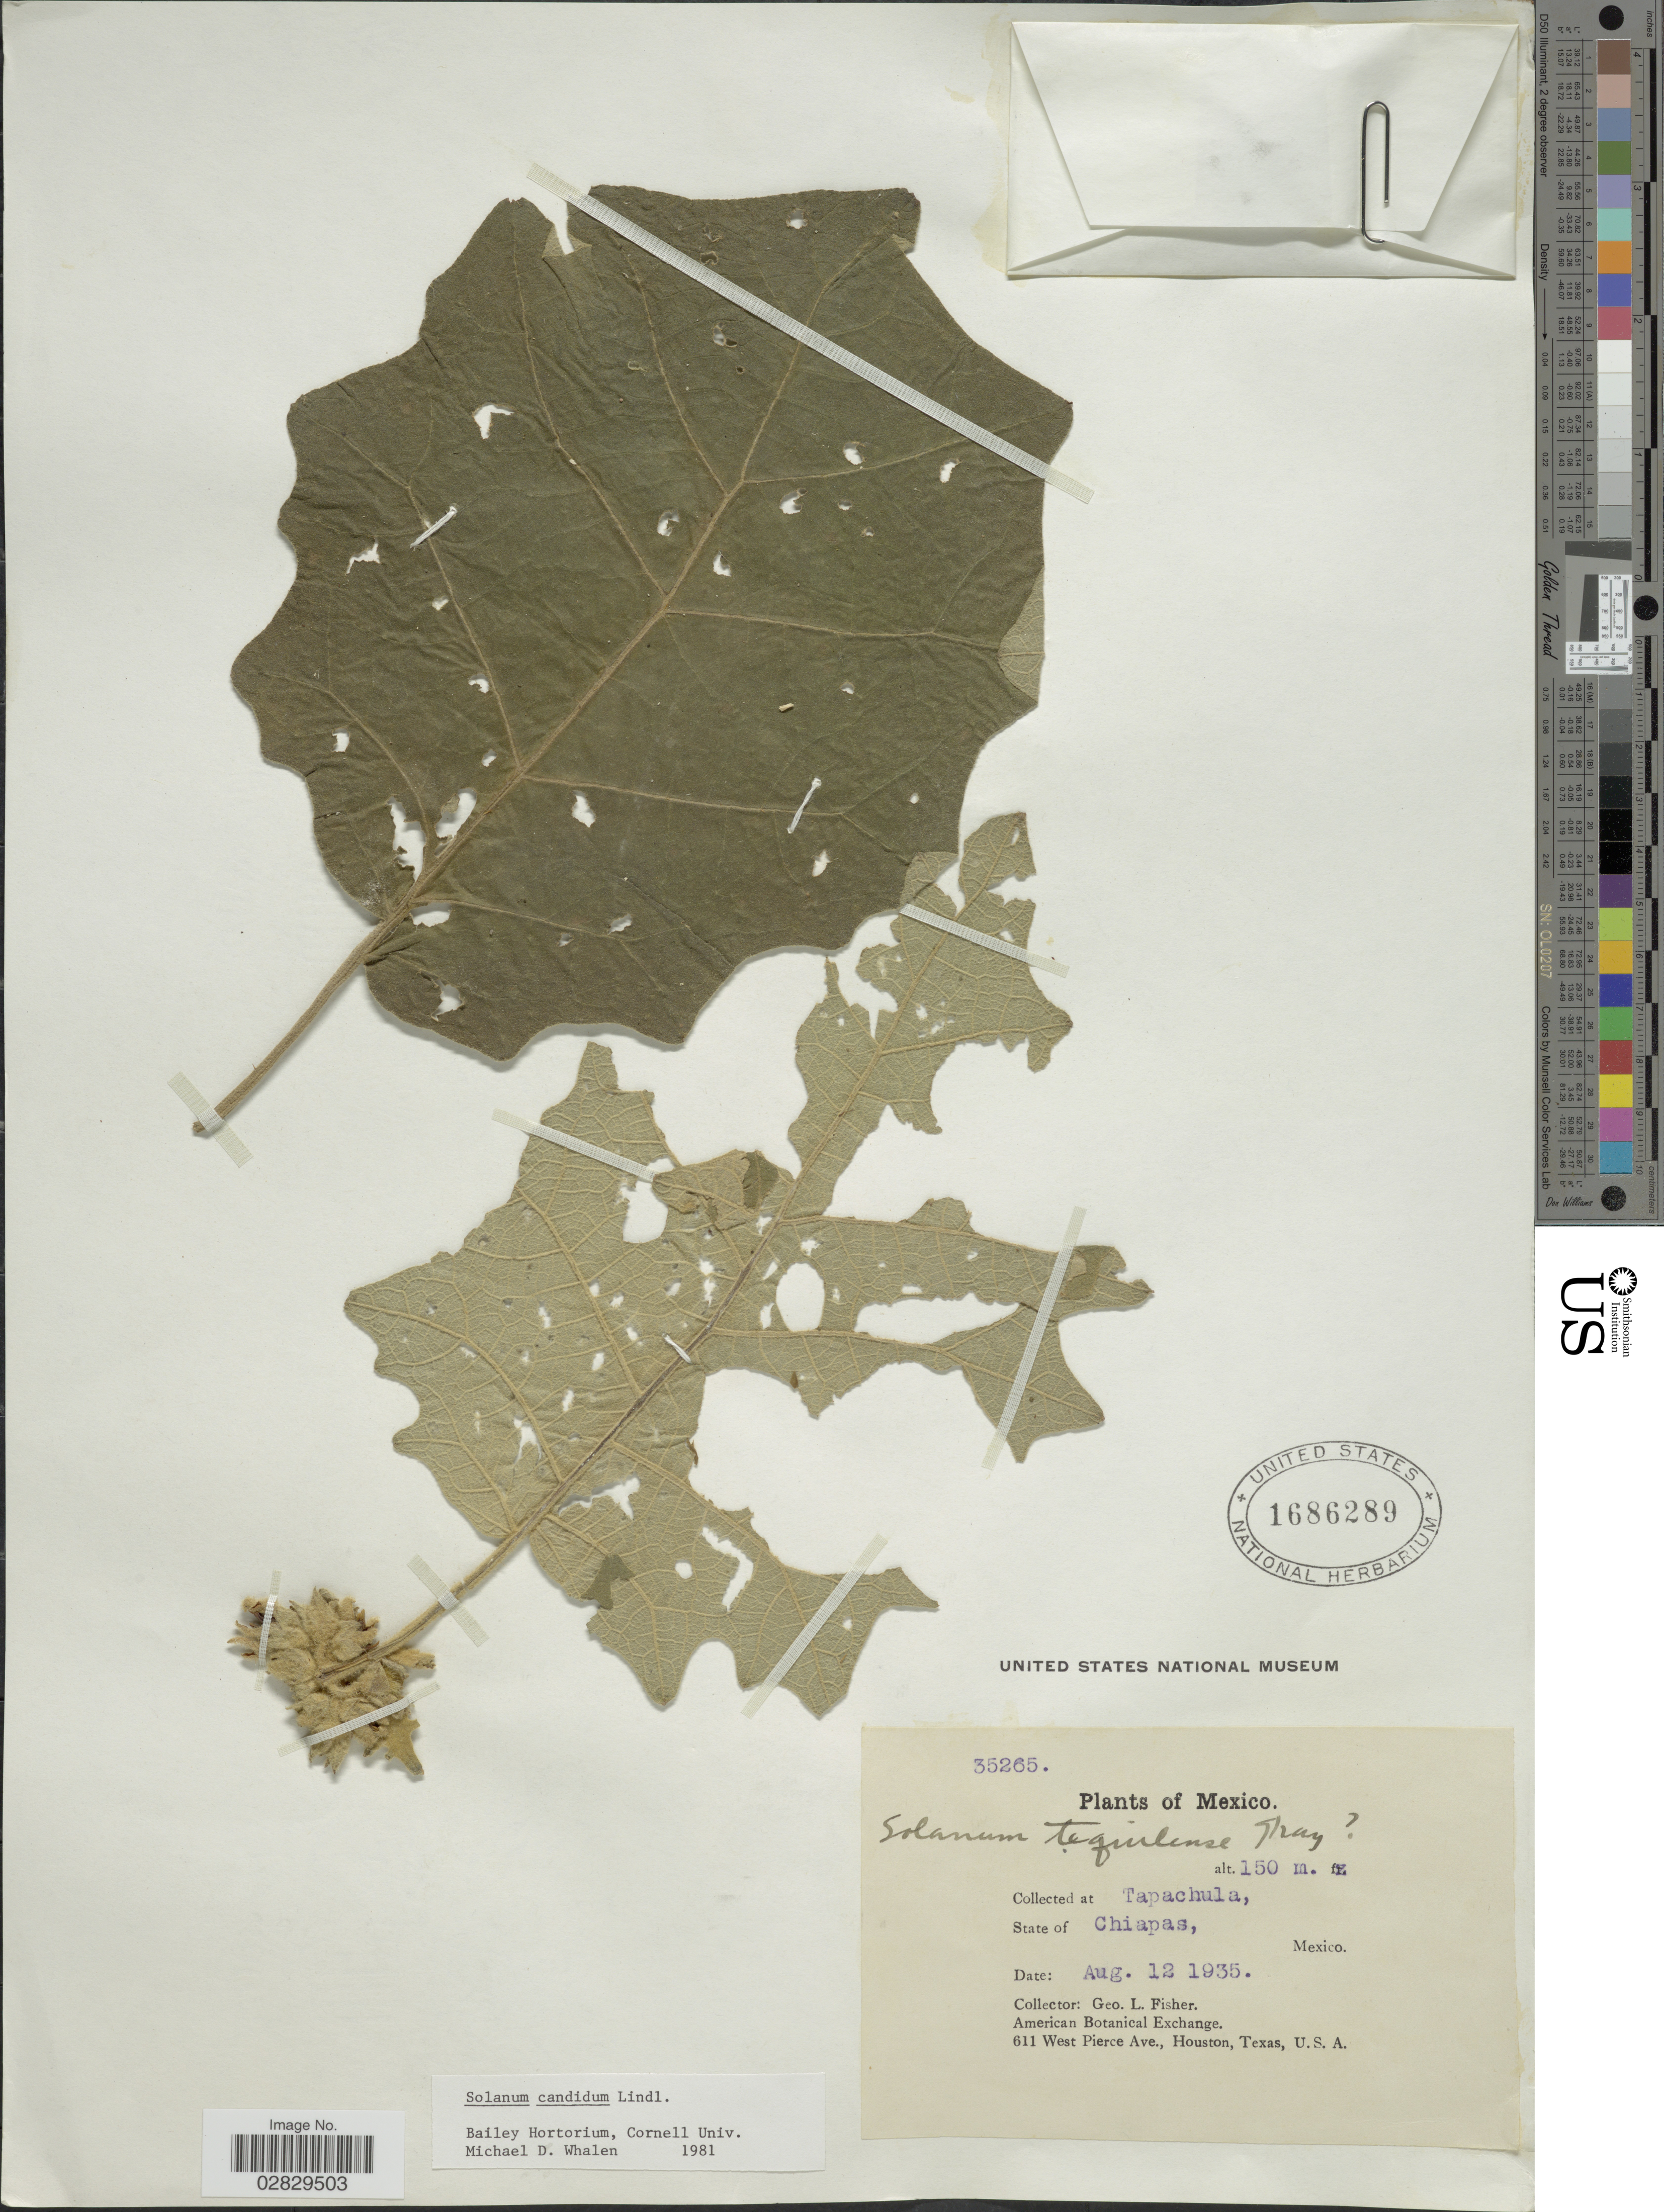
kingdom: Plantae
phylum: Tracheophyta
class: Magnoliopsida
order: Solanales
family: Solanaceae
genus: Solanum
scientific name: Solanum candidum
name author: Lindl.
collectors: G. L. Fisher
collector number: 35265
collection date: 1935-08-12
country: Mexico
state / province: Chiapas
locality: At Tapachula.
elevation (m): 150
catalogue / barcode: US 1686289